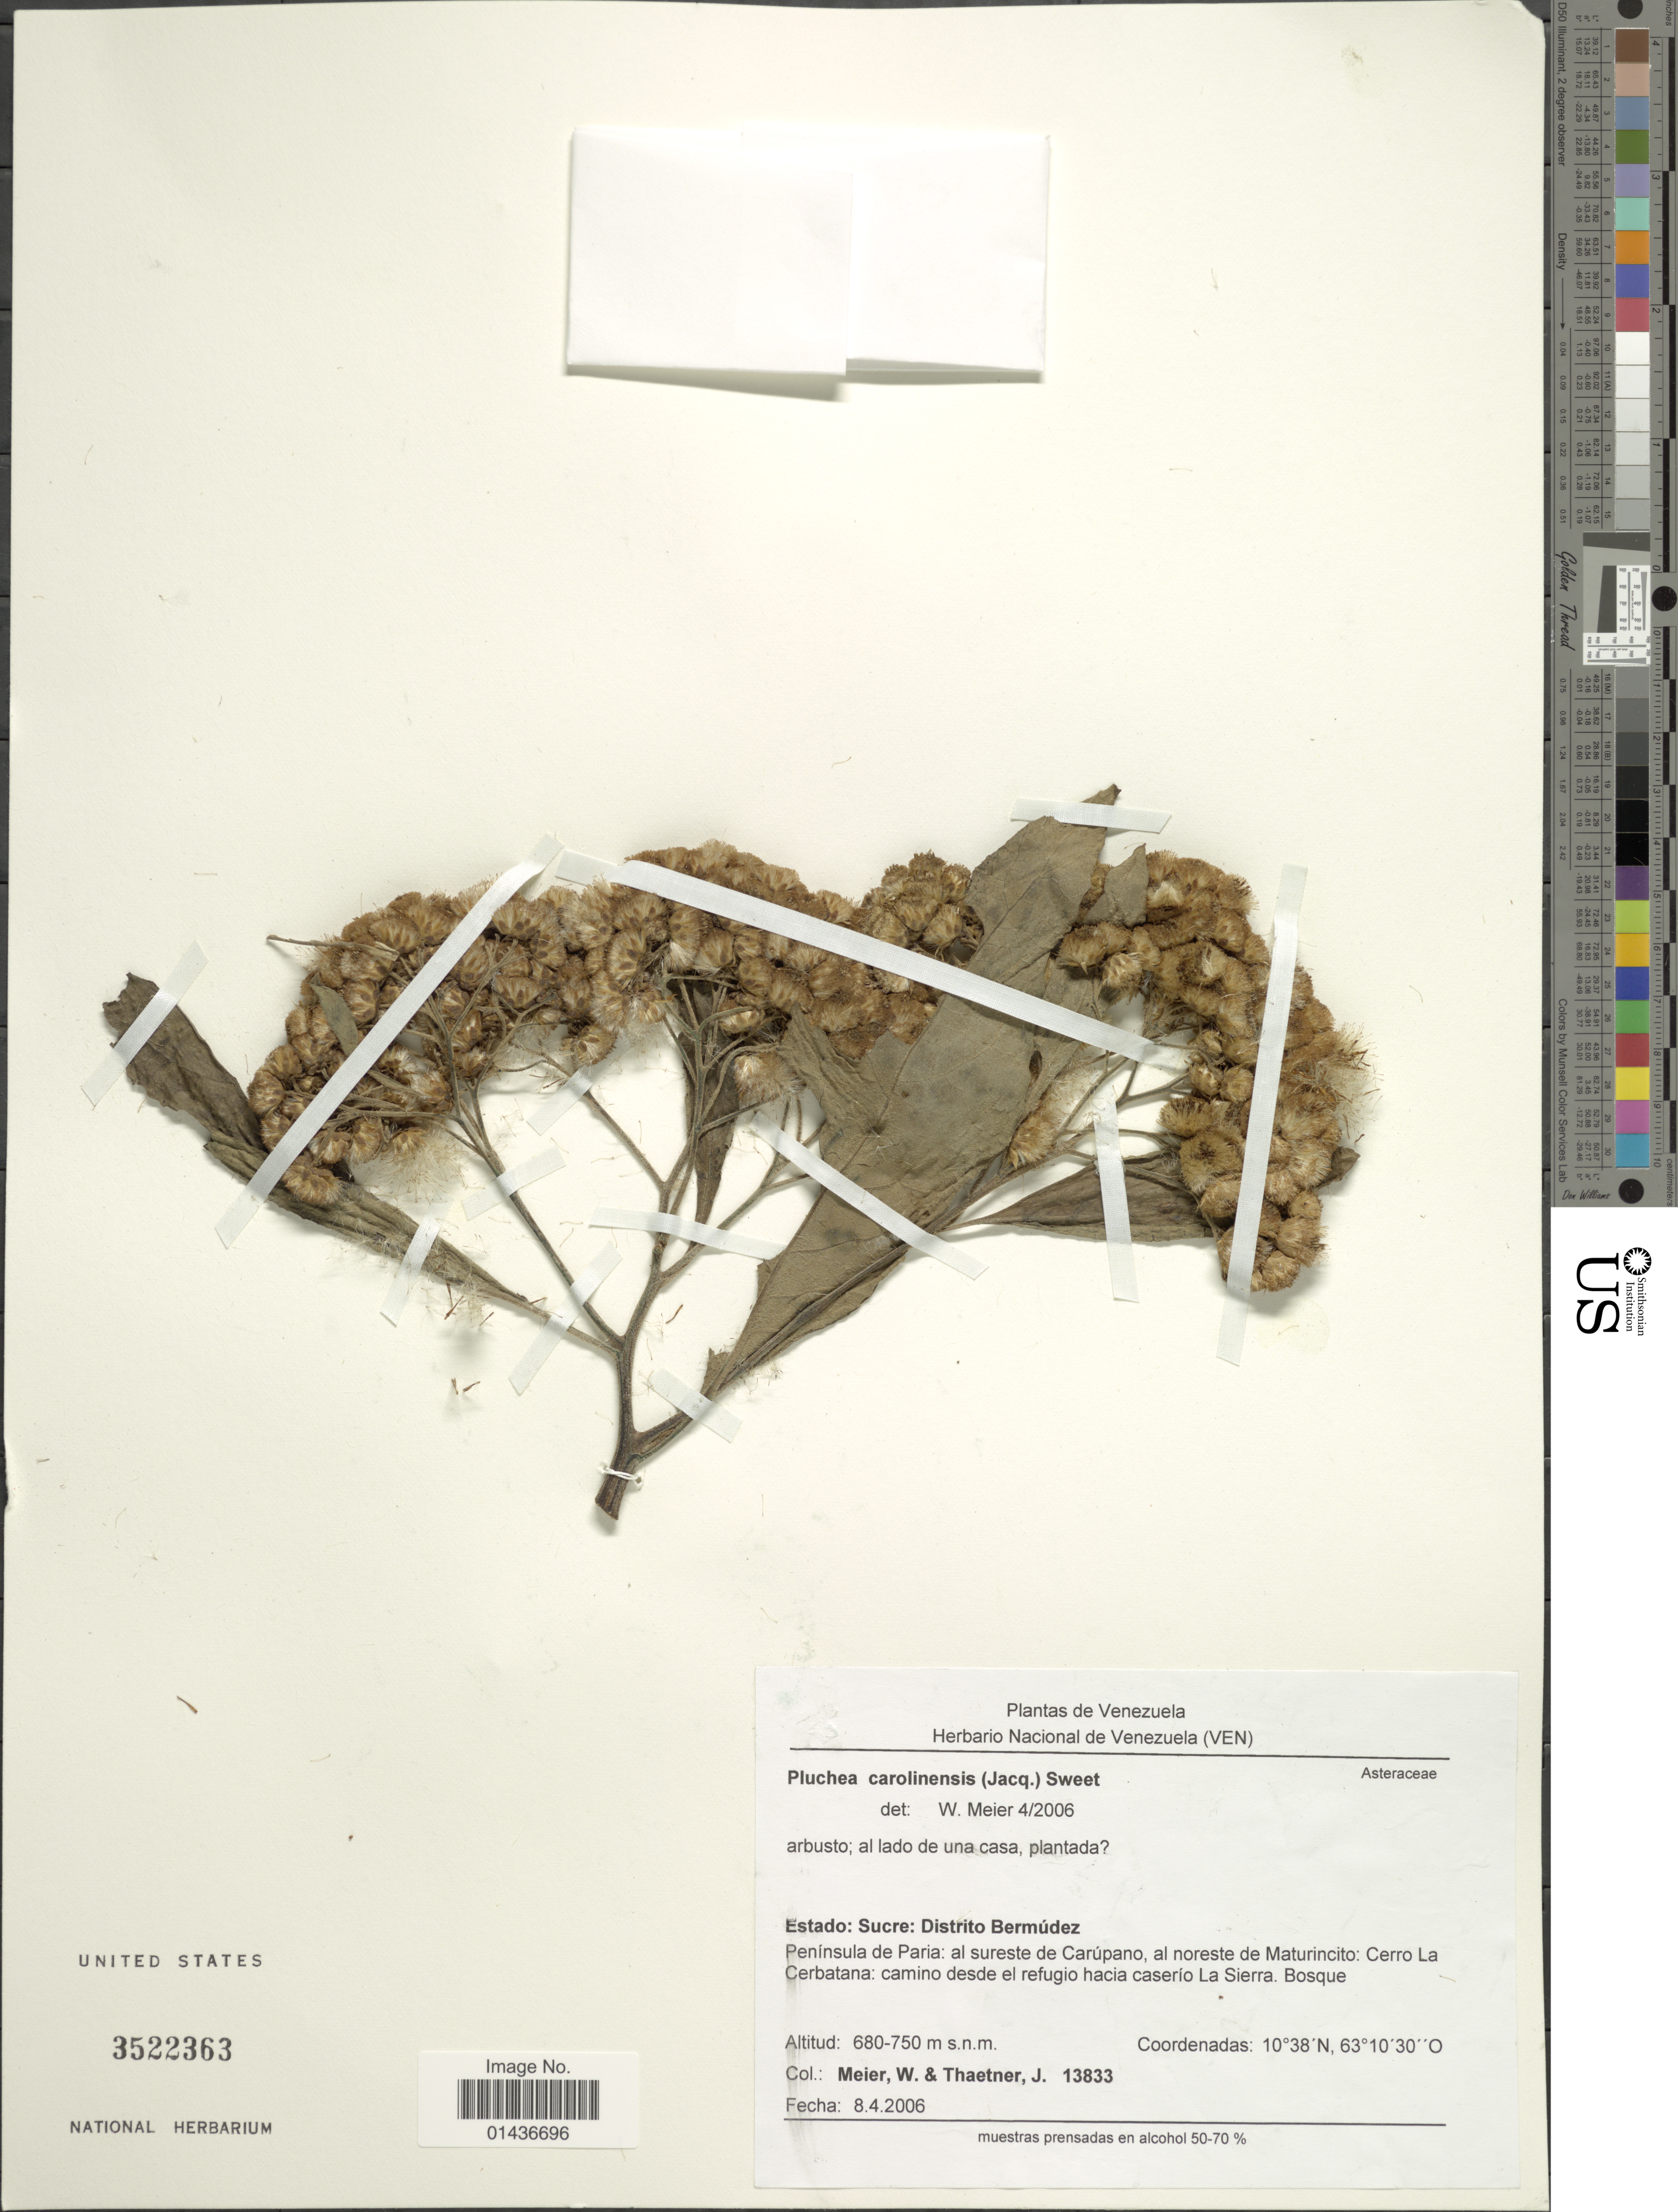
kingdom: Plantae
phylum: Tracheophyta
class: Magnoliopsida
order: Asterales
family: Asteraceae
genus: Pluchea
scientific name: Pluchea carolinensis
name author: (Jacq.) D. Don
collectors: W. Meier & J. Thaetner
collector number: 13833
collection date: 2006-04-08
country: Venezuela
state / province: Sucre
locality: Estado: Sucre: Distrito Bermudez, Peninsula de Paria: al sureste de Carupano, al noreste de Maturincito: Cerro La Cerbatana: camino desde el refugio hacia caserio La Sierra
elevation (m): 680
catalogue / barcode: US 3522363